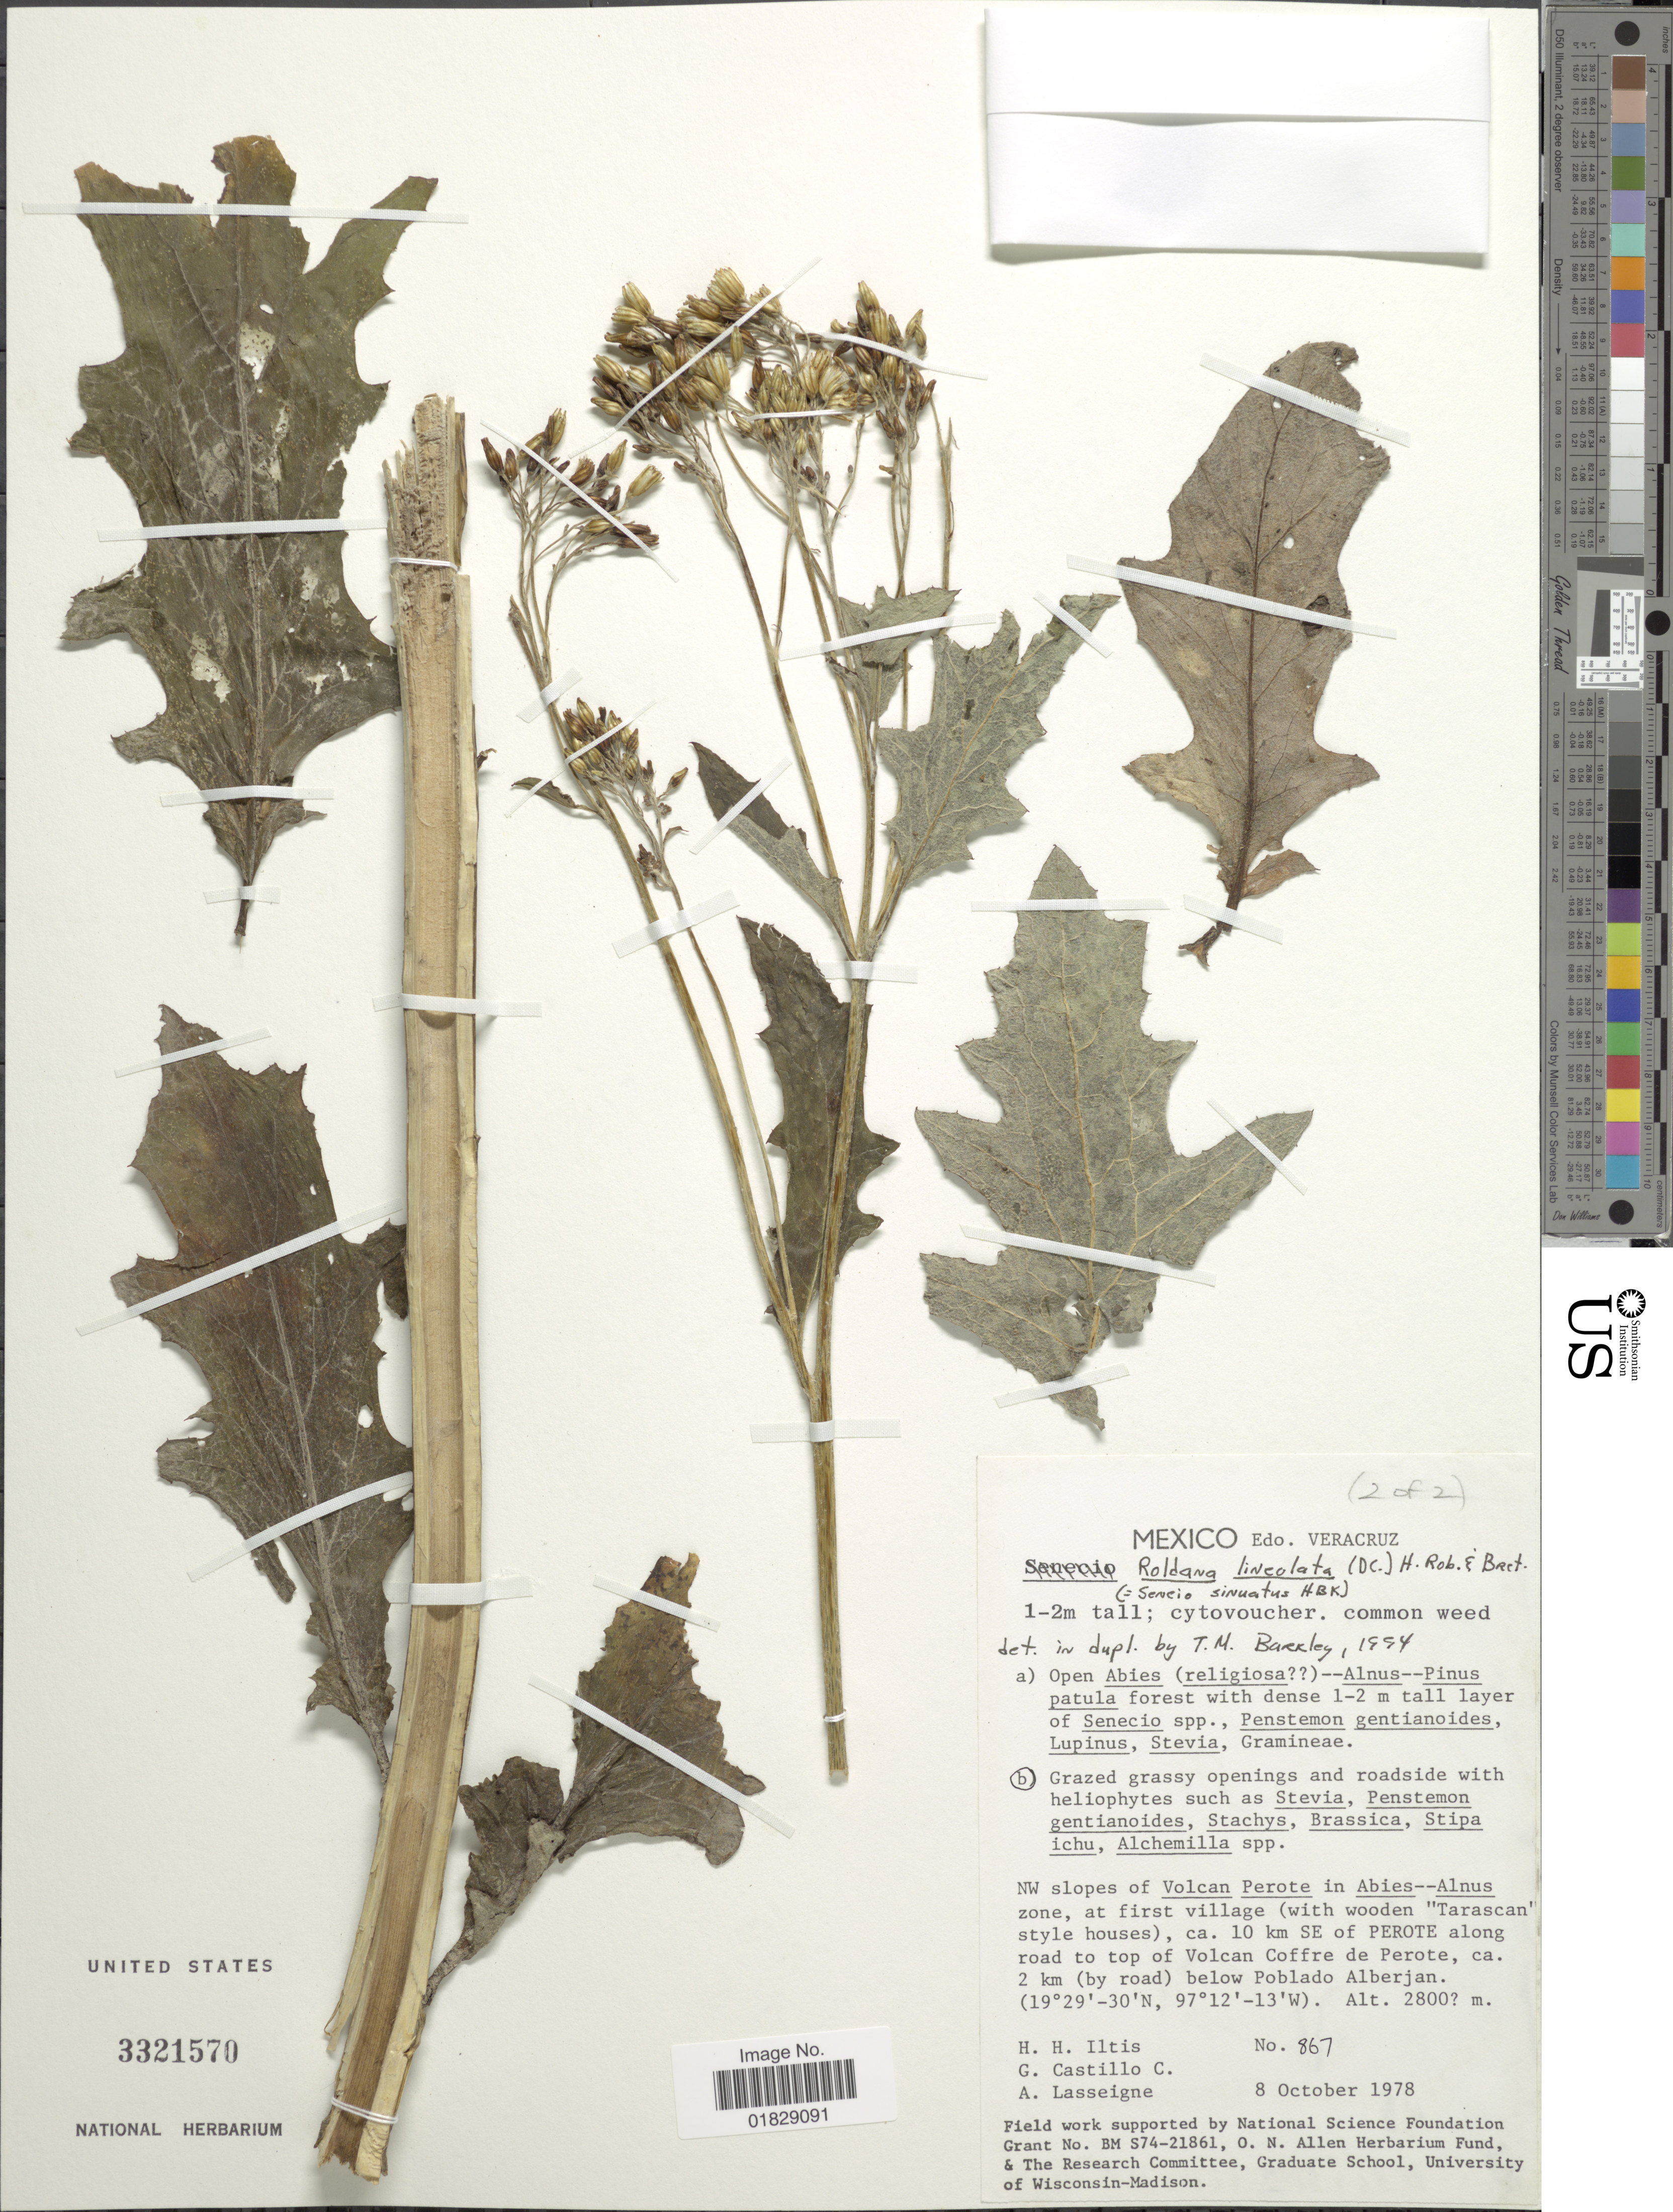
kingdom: Plantae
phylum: Tracheophyta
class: Magnoliopsida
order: Asterales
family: Asteraceae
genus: Roldana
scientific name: Roldana sinuata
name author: B.L. Turner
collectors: H. H. Iltis, G. Castillo C. & A. Lasseigne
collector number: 867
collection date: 1978-10-08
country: Mexico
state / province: Veracruz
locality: Edo. Veracruz. NW slopes of Volcan Perote in Abies -- Alnus zone, at first village (with wooden "Tarascan" style houses), ca. 10 km SE of Perote along road to top of Volcan Coffre de Perote, ca. 2 km (by road) below Poblado Alberjan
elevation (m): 2800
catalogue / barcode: US 3321570